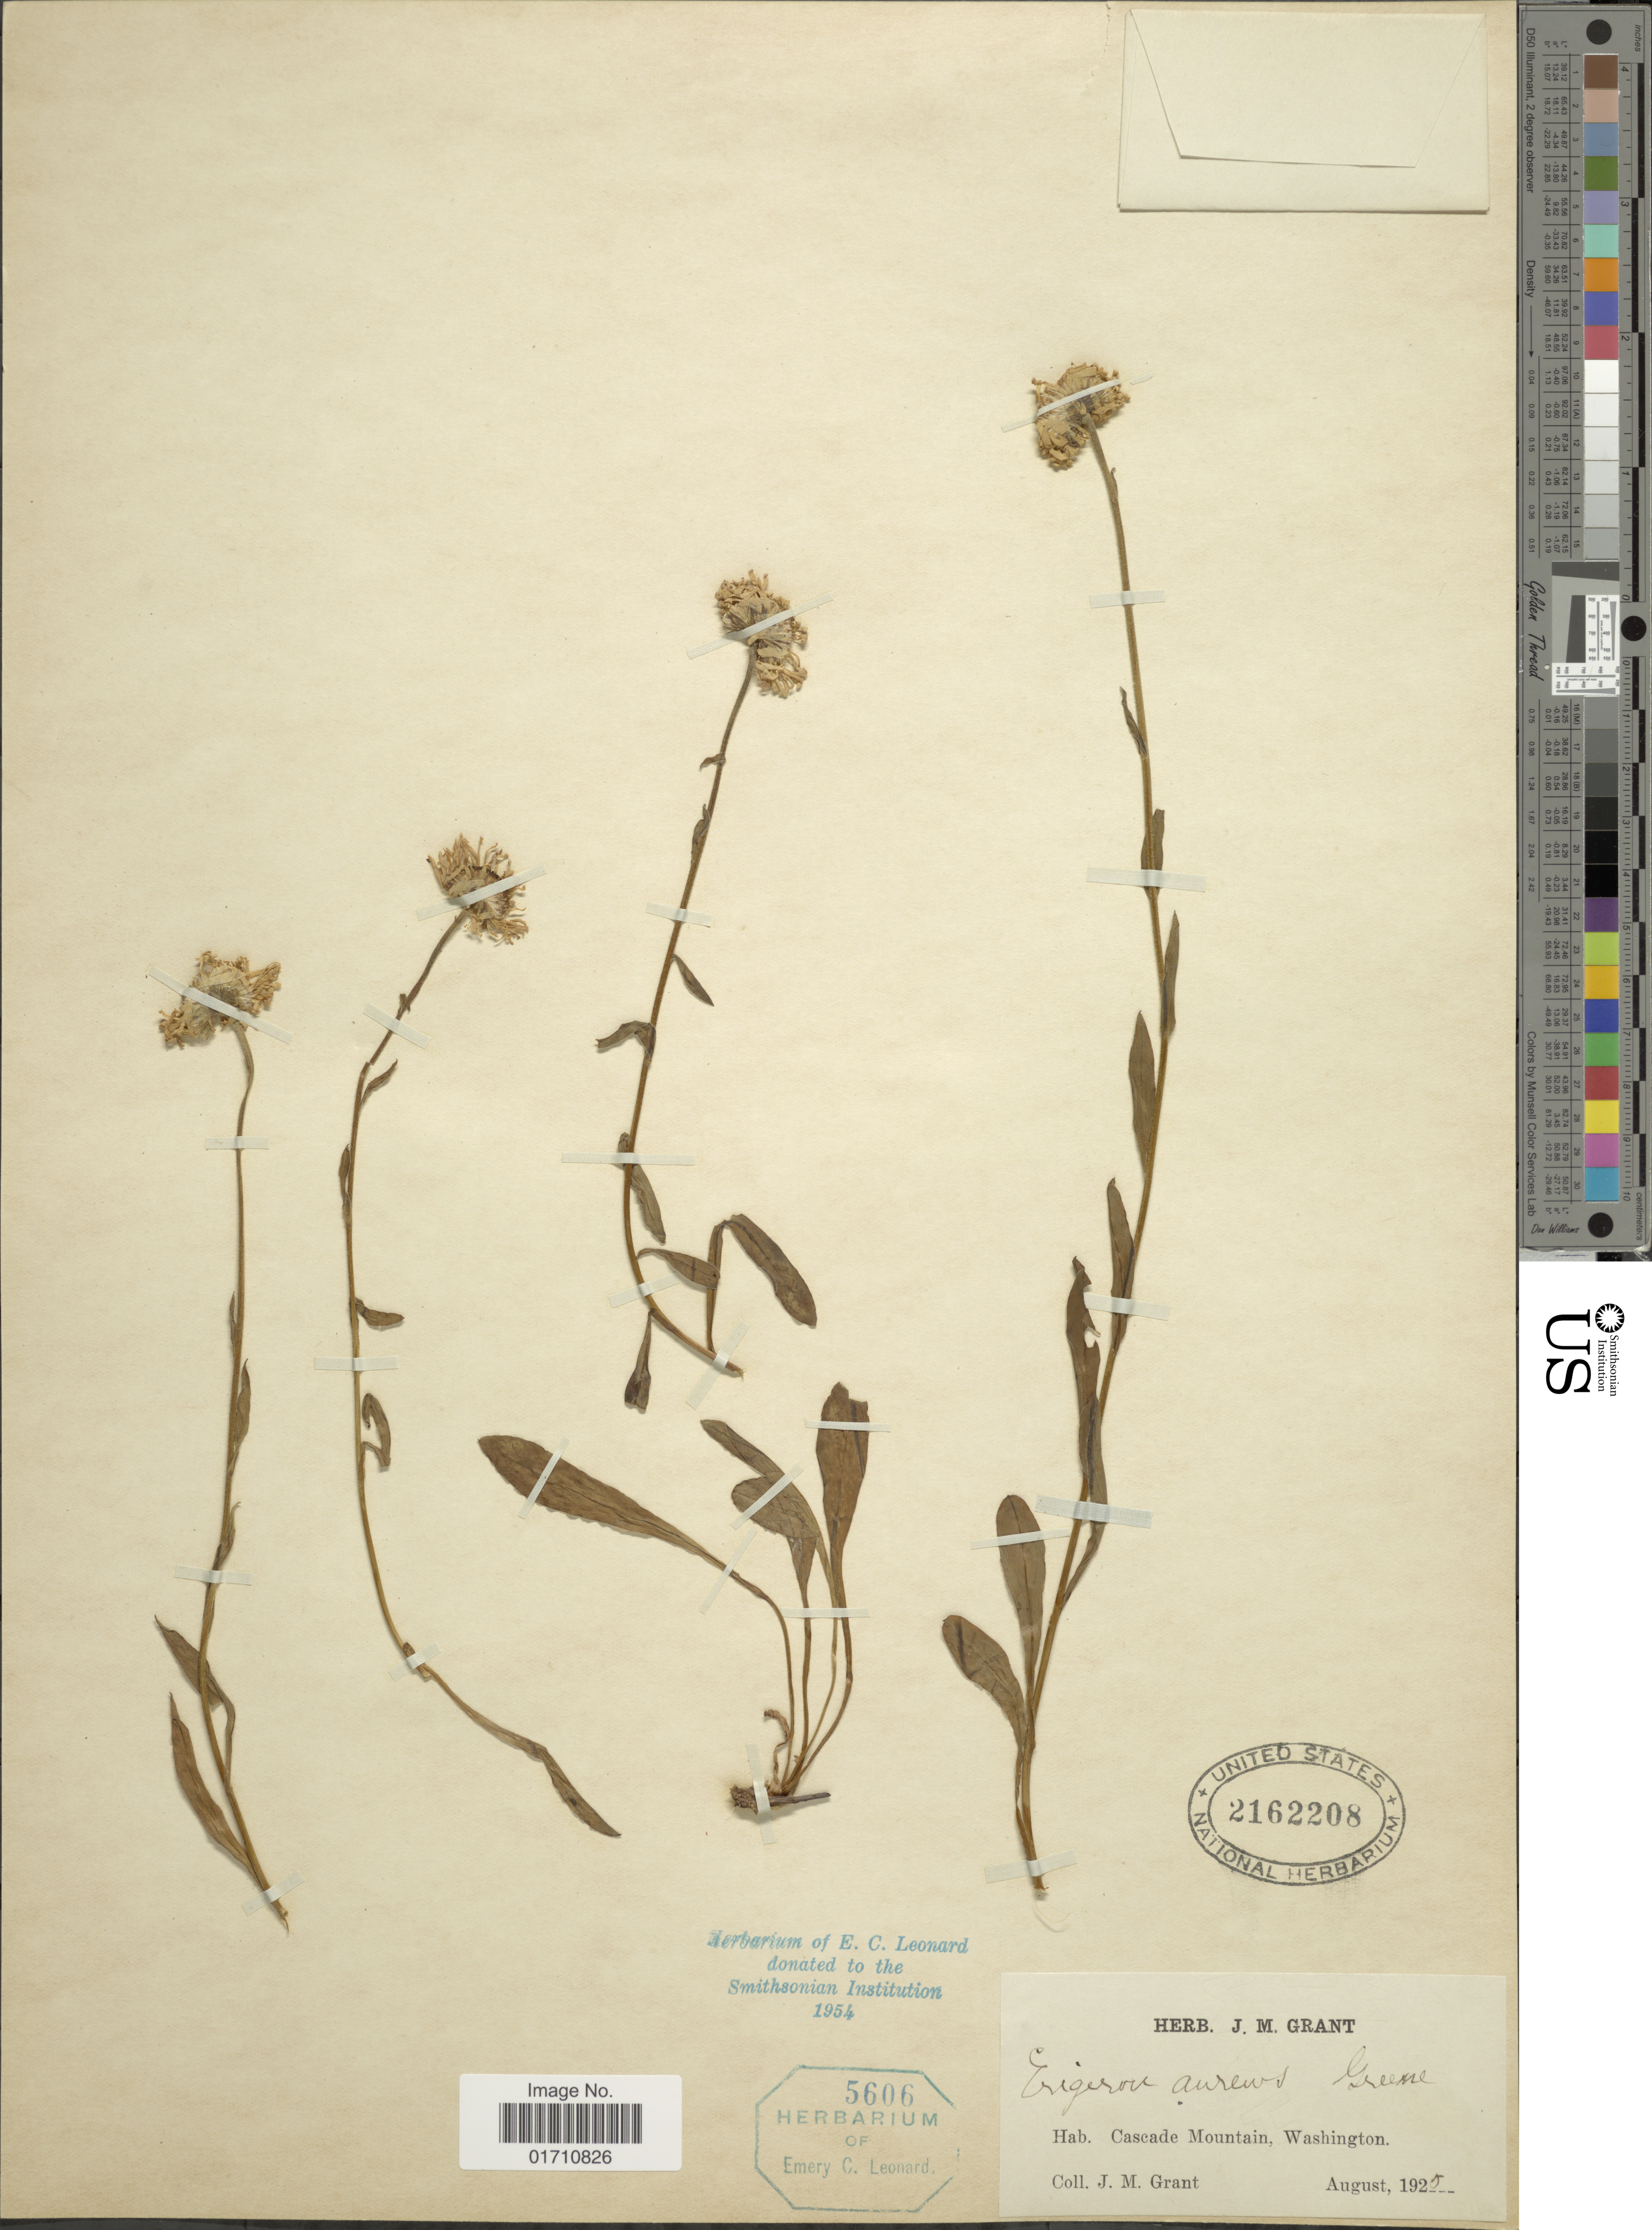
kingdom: Plantae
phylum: Tracheophyta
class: Magnoliopsida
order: Asterales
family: Asteraceae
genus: Erigeron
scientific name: Erigeron aureus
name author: Greene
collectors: J. M. Grant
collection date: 1925-08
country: United States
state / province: Washington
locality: Cascade Mountain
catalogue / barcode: US 2162208